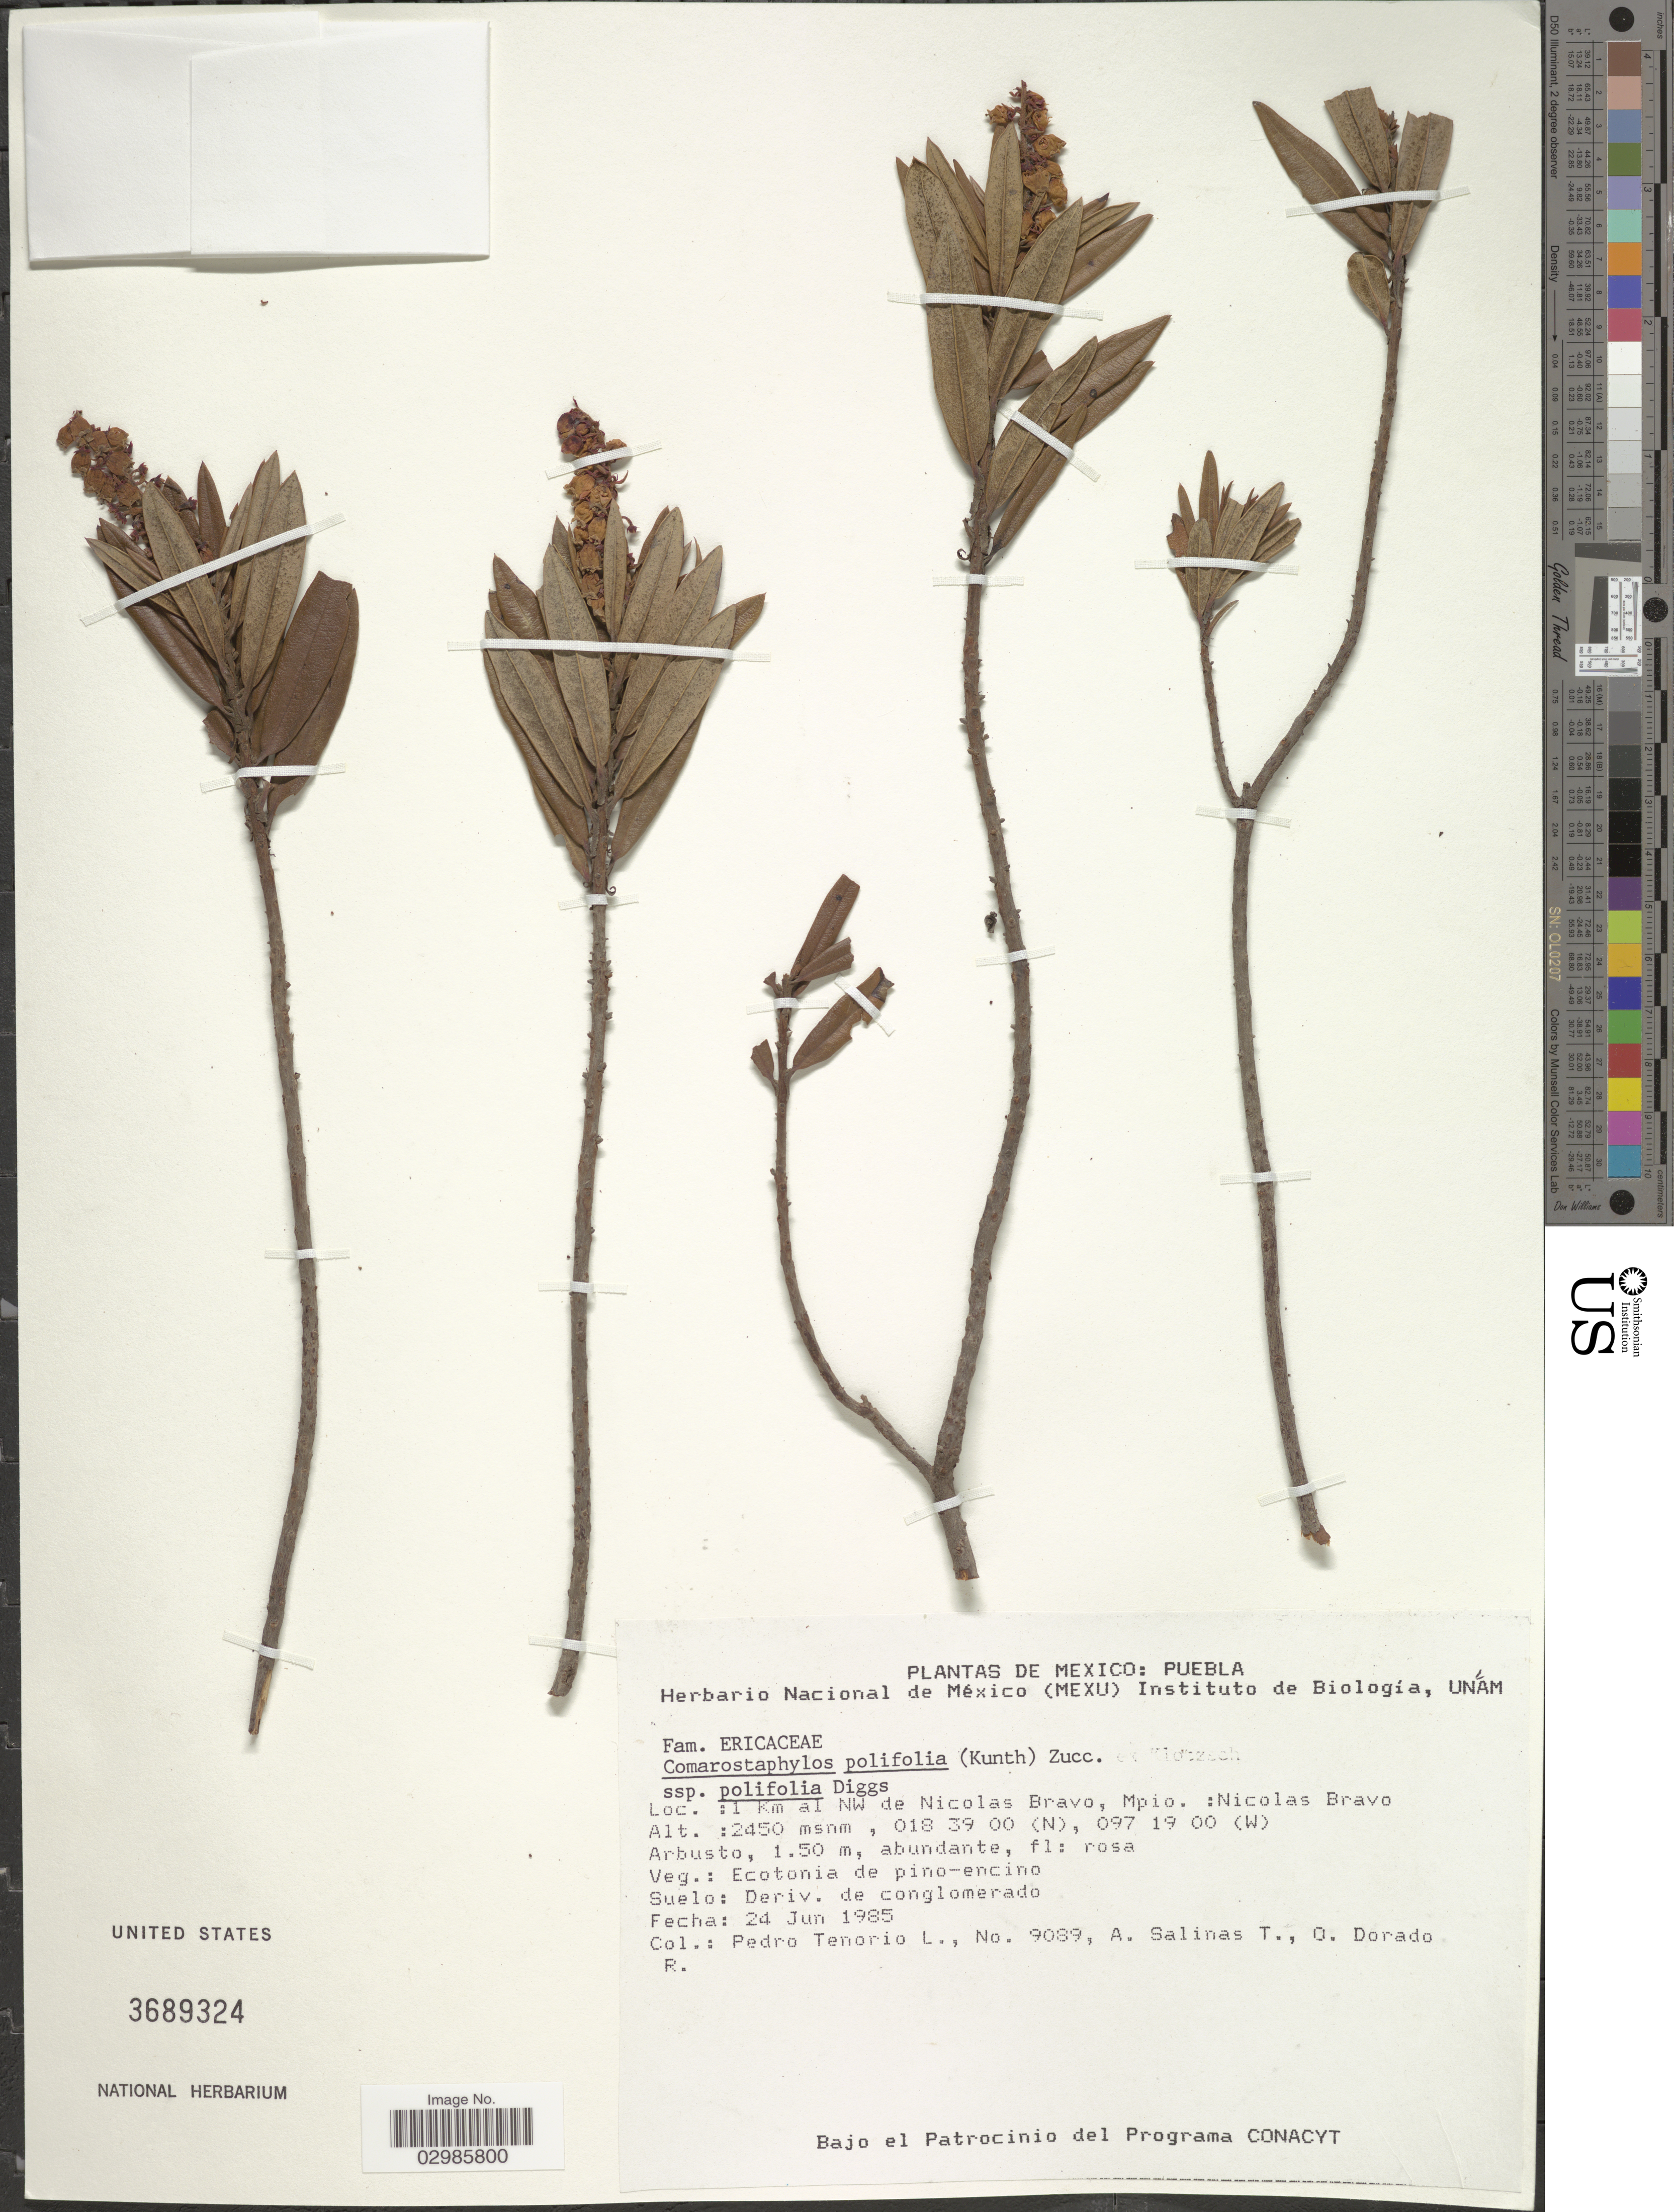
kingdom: Plantae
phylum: Tracheophyta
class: Magnoliopsida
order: Ericales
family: Ericaceae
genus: Comarostaphylis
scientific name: Comarostaphylis polifolia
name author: (Kunth) Zucc. ex Klotzsch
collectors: P. Tenorio L., A. Salinas T. & O. Dorado R.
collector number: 9089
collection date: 1985-06-24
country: Mexico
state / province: Puebla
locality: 1 Km al NW de Nicolas Bravo, Mpio: Nicolas Bravo.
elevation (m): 2450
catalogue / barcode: US 3689324